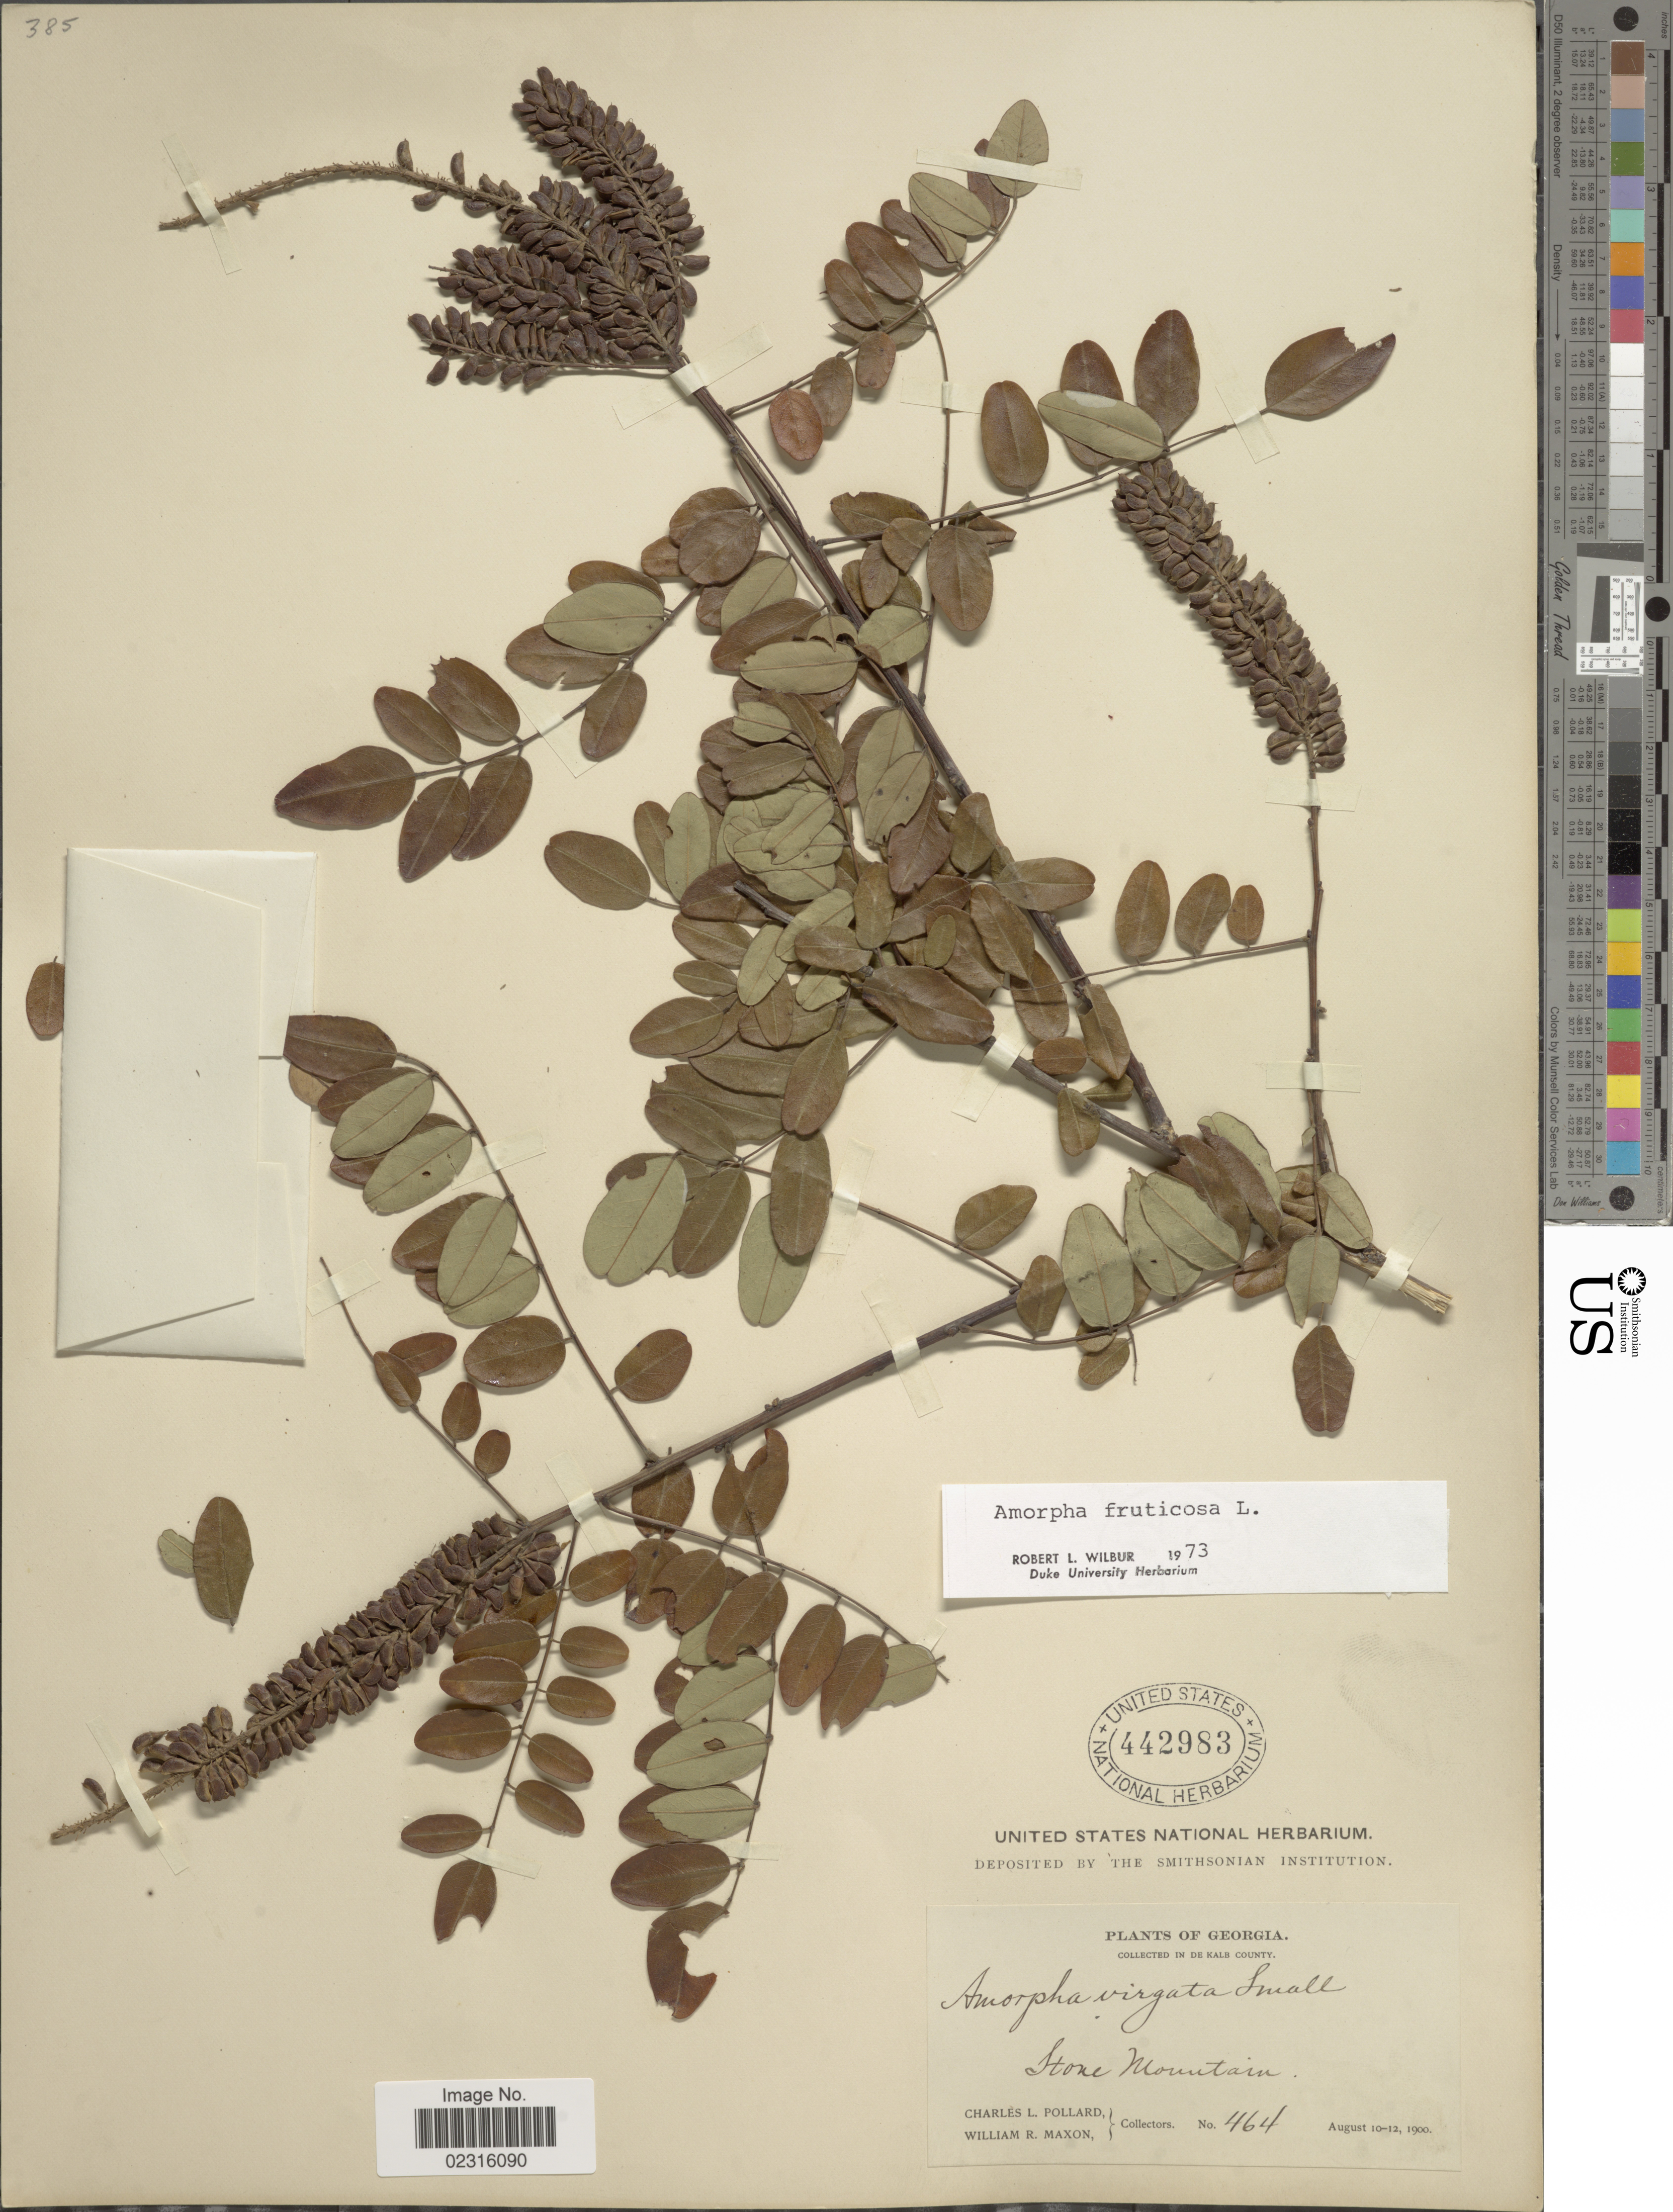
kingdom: Plantae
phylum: Tracheophyta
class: Magnoliopsida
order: Fabales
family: Fabaceae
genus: Amorpha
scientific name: Amorpha fruticosa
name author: L.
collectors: C. L. Pollard & W. R. Maxon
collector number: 464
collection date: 1900-08-10/1900-08-12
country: United States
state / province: Georgia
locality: In de Kalb County, Stone Mountain.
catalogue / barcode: US 442983